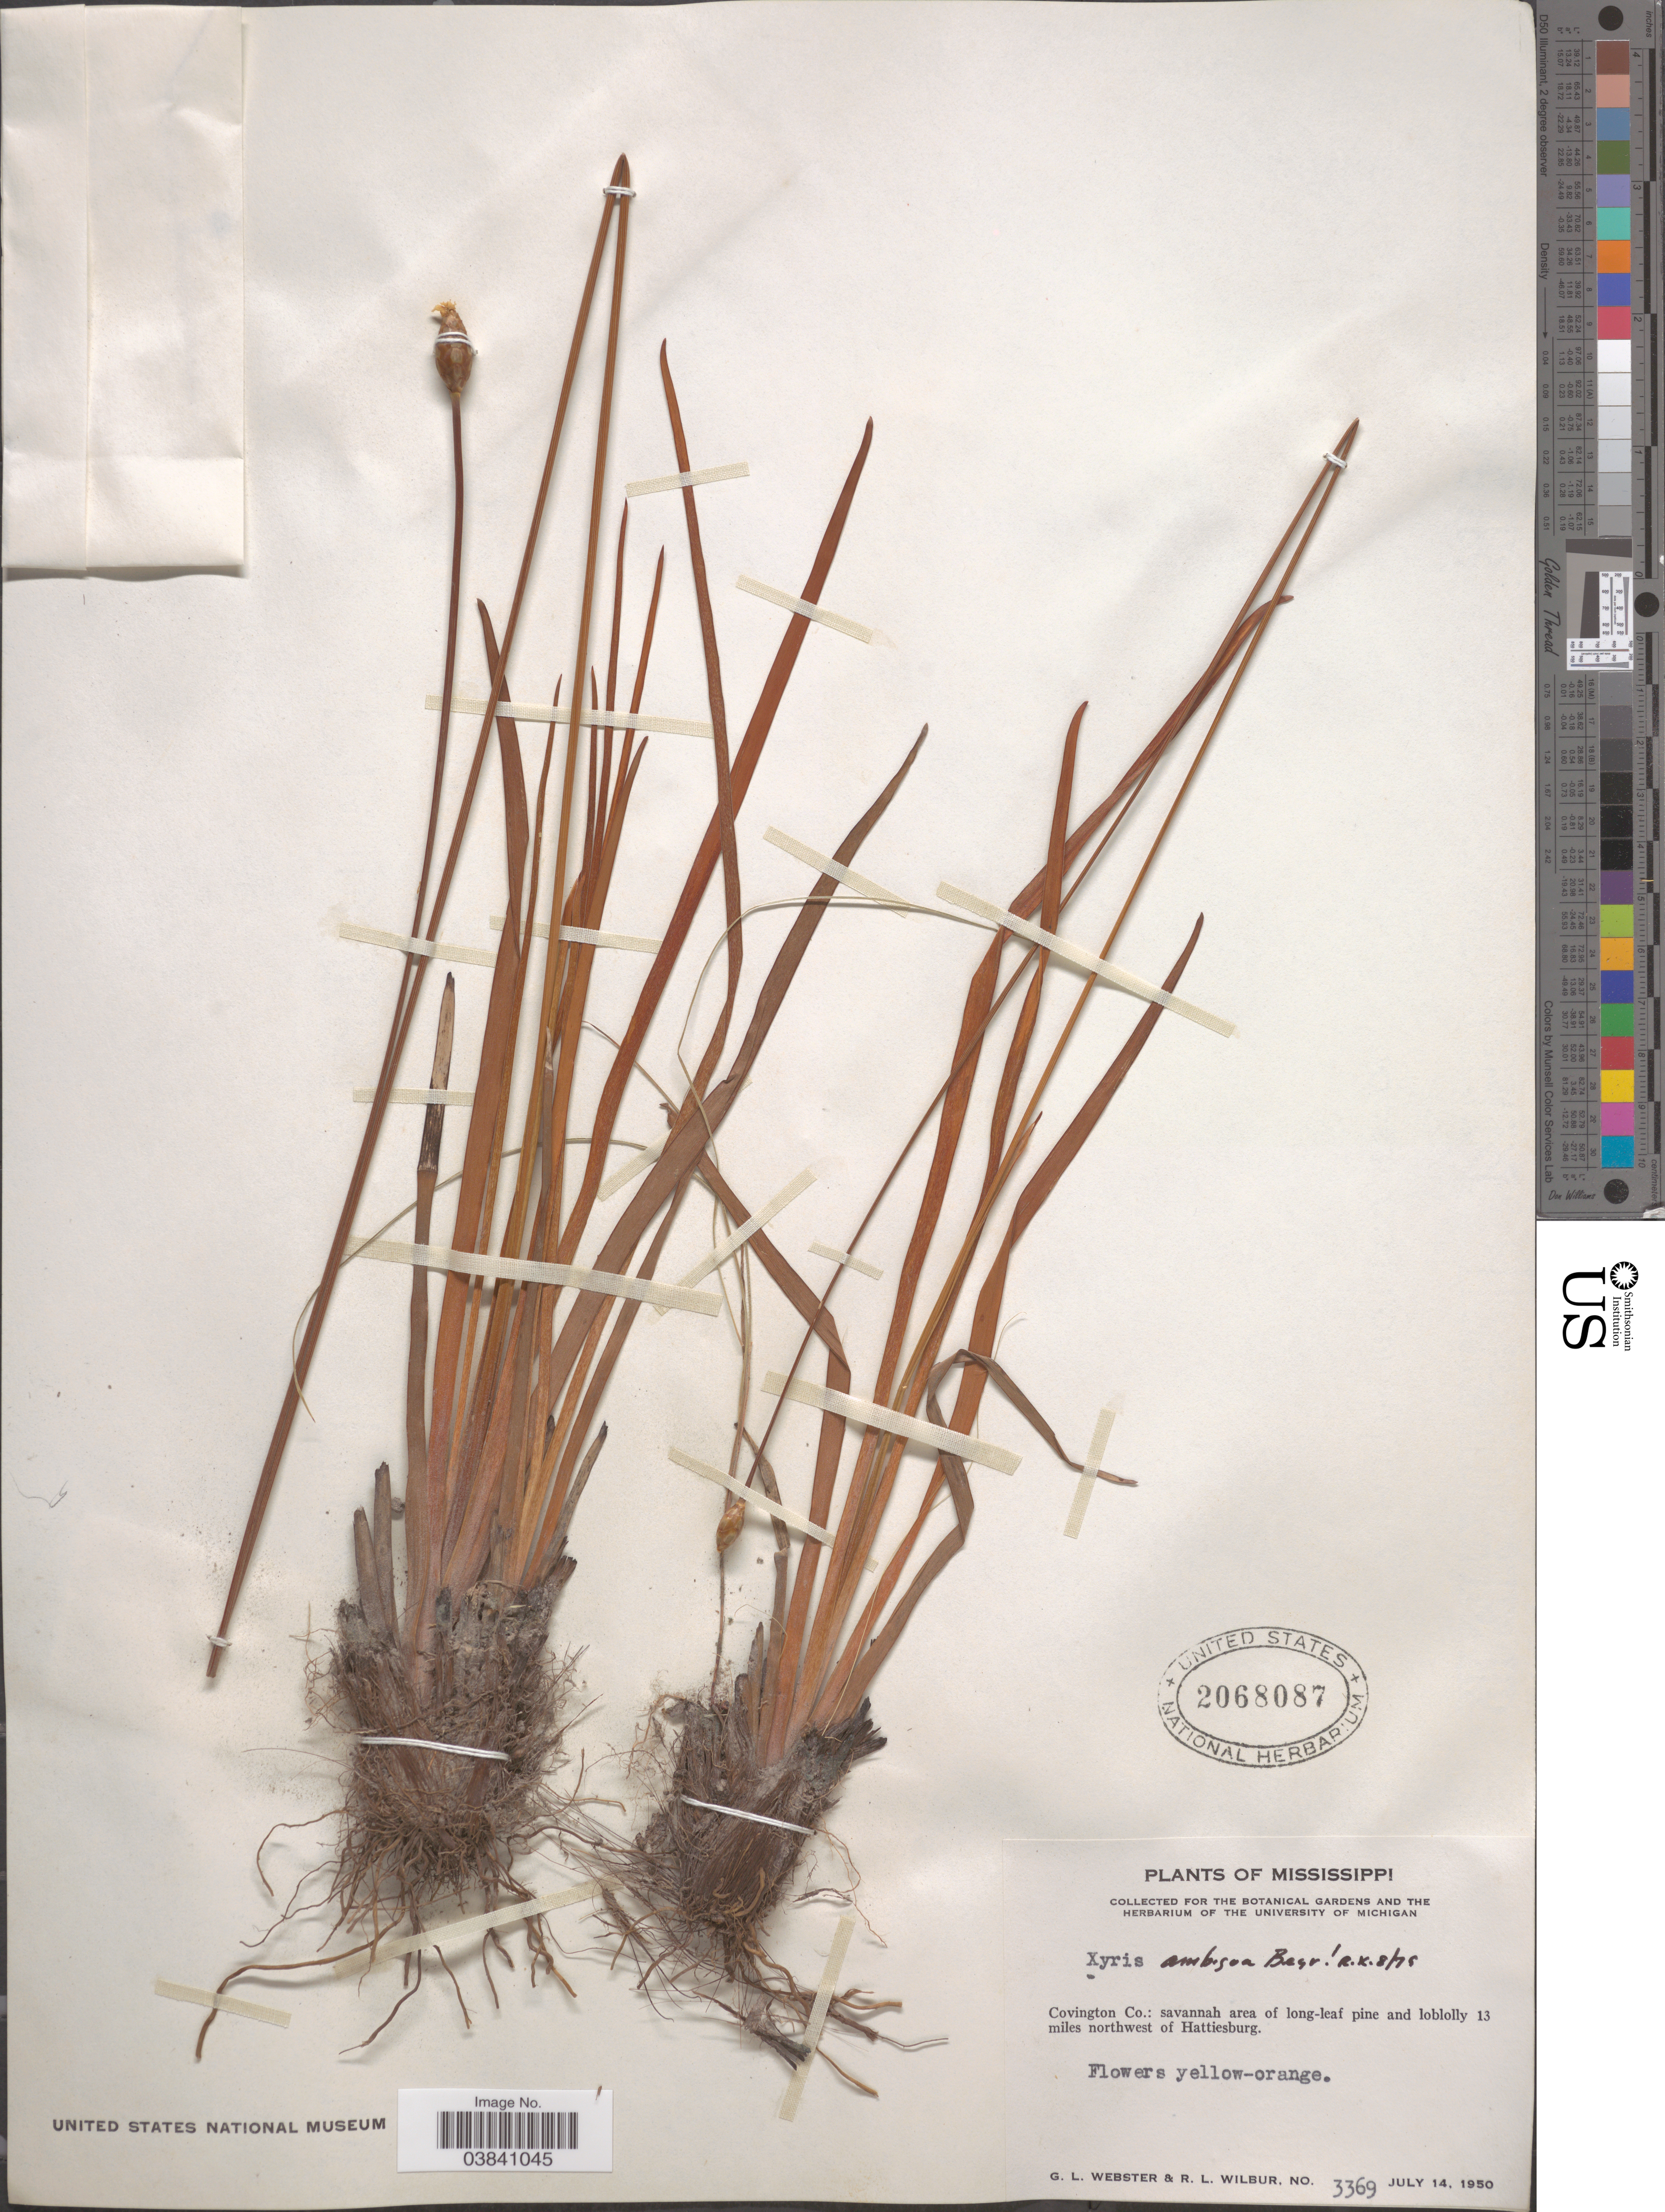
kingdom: Plantae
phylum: Tracheophyta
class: Liliopsida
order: Poales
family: Xyridaceae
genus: Xyris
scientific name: Xyris ambigua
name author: Beyr. ex Kunth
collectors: G. L. Webster & R. L. Wilbur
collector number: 3369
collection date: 1950-07-14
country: United States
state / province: Mississippi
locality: Covington Co.: savannah area of long-leaf pine and loblolly 13 miles northwest of Hattiesburg.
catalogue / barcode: US 2068087